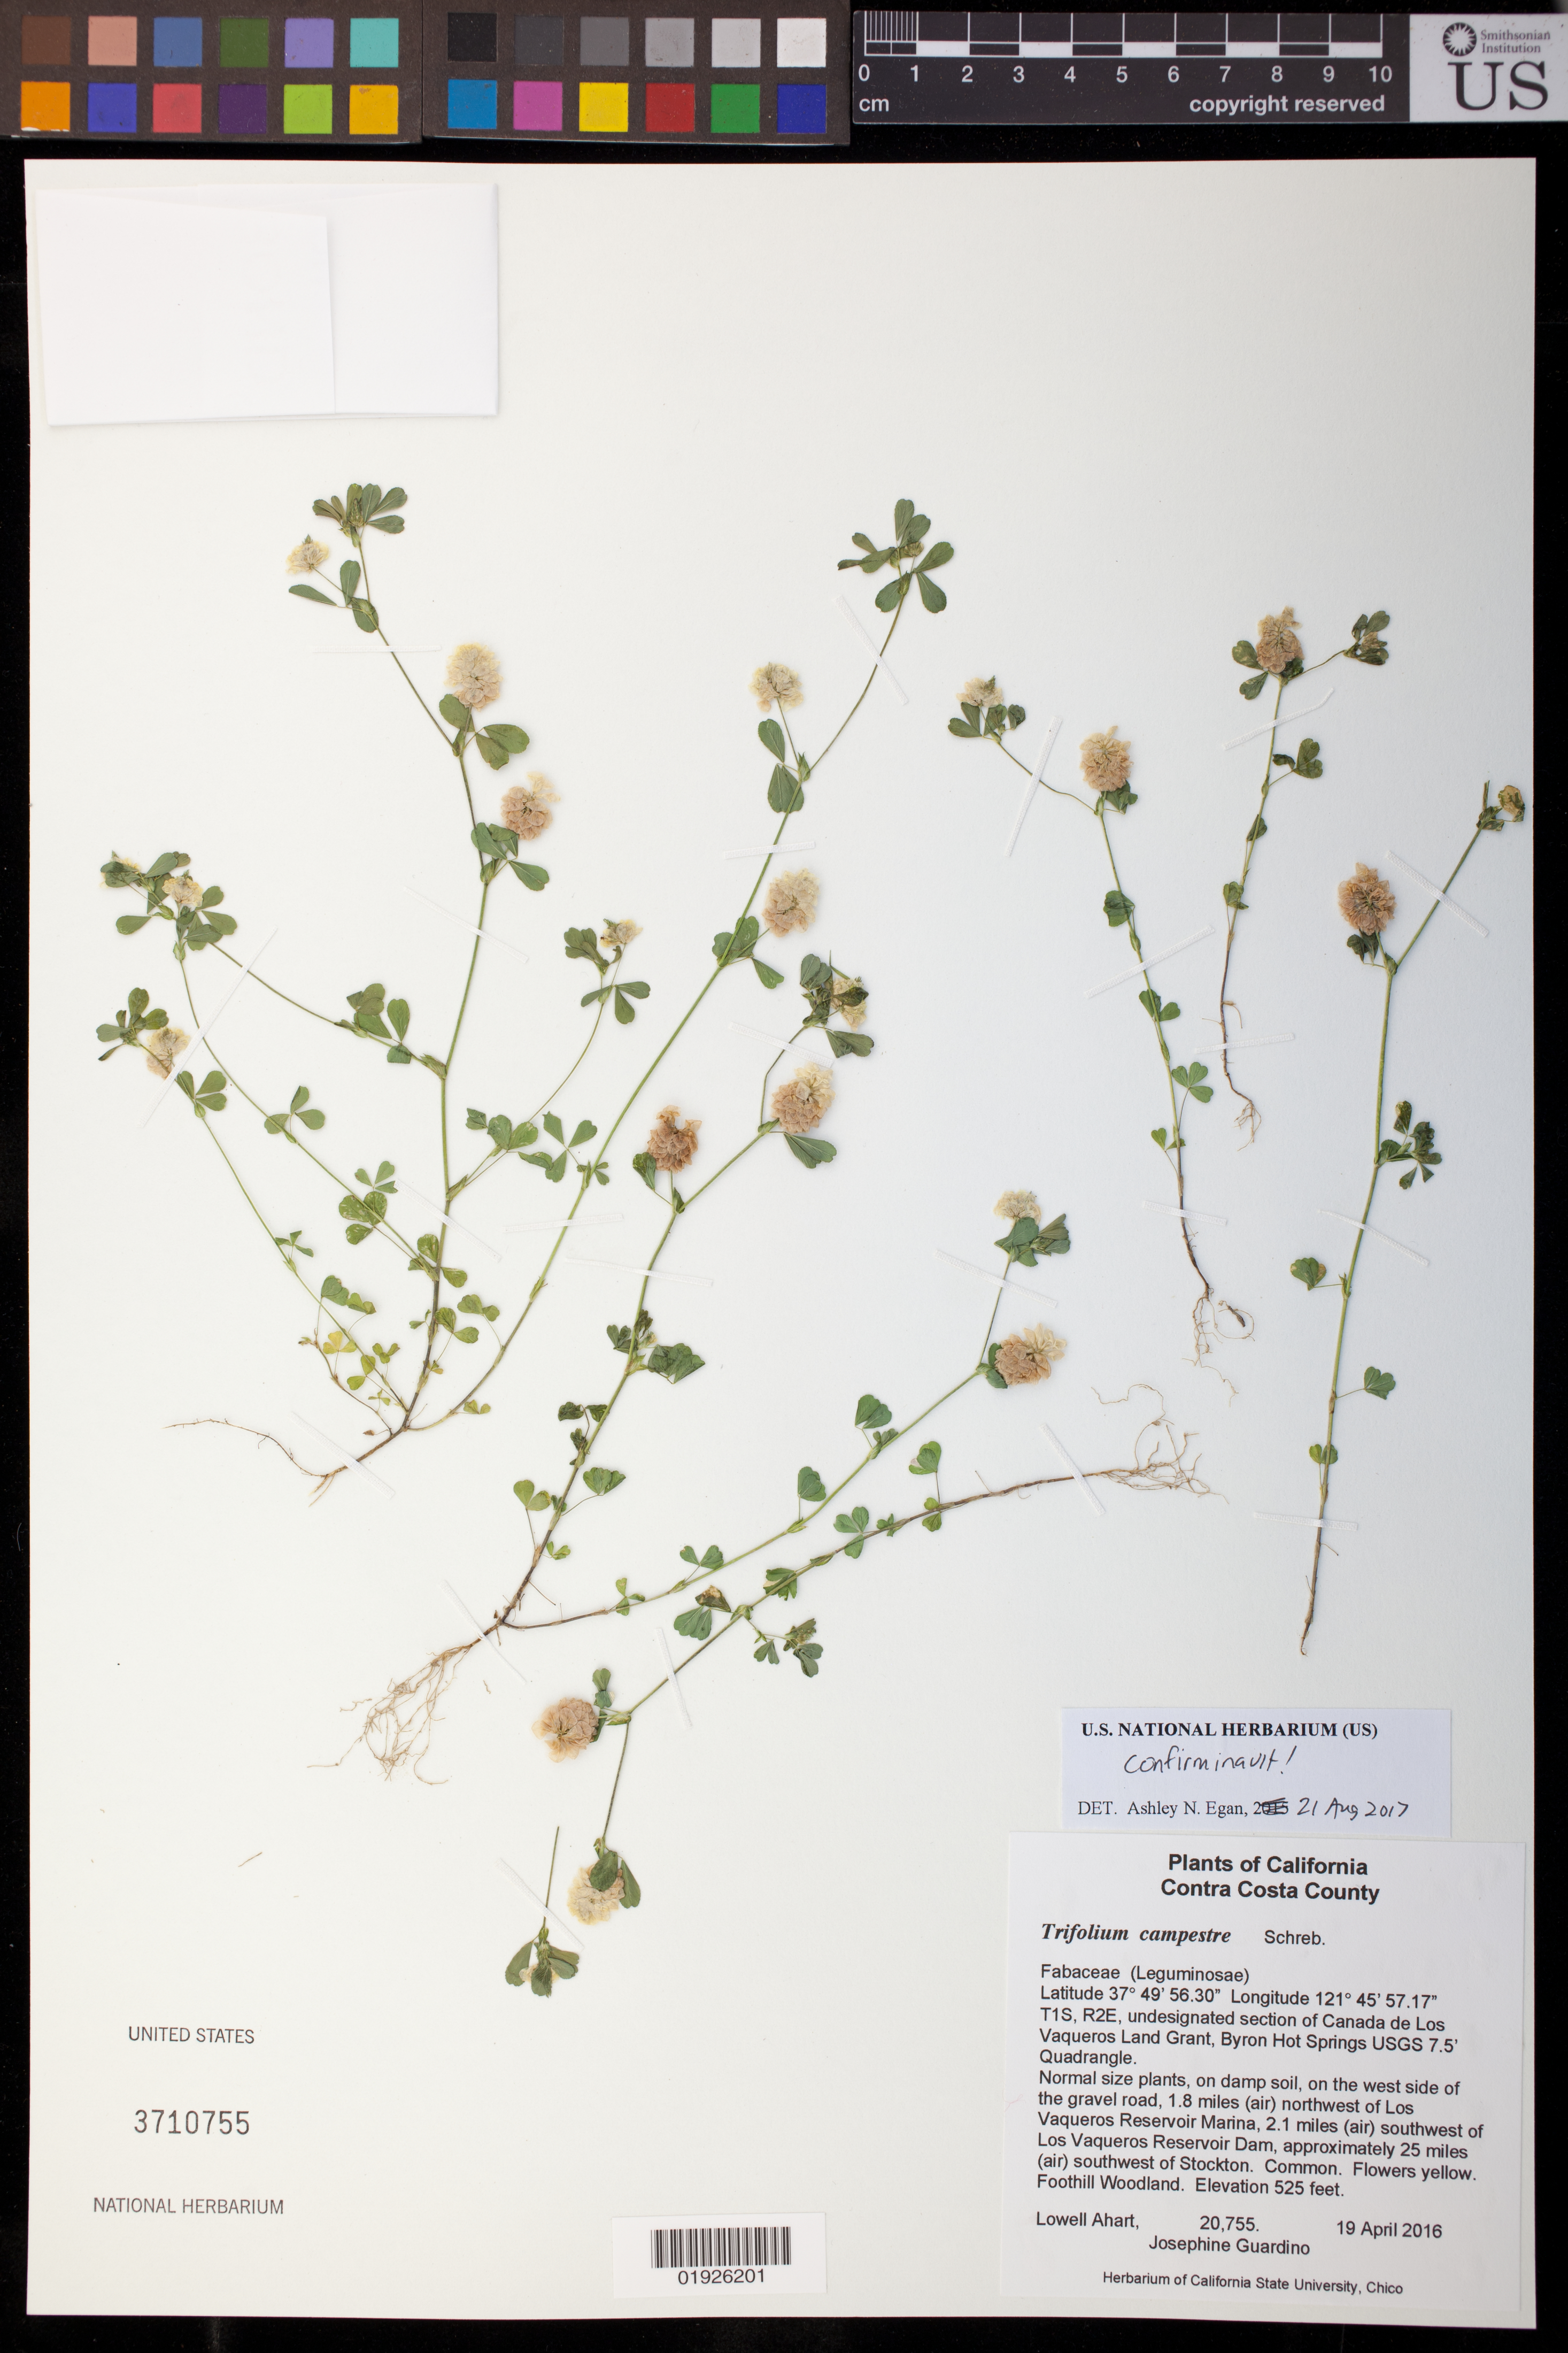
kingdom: Plantae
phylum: Tracheophyta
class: Magnoliopsida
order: Fabales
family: Fabaceae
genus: Trifolium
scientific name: Trifolium campestre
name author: Schreb.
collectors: L. Ahart & J. Guardino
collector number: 20755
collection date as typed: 19 April 2016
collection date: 2016-04-19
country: United States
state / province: California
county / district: Contra Costa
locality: T1S, R2E, undesignated section of Canada de Los Vaqueros Land Grant, Byron Hot Springs USGS 7.5' Quadrangle. On the west side of the gravel road, 1.8 miles (air) northwest of Los Vaqueros Reservoir Marina, 2.1 miles (air) southwest of Los Vaqueros Reservoir Dam, approximately 25 miles (air) southwest of Stockton.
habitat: Foothill woodland, on damp soil.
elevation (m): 160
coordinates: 37 49 56.30, 121 45 57.17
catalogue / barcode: US 3710755